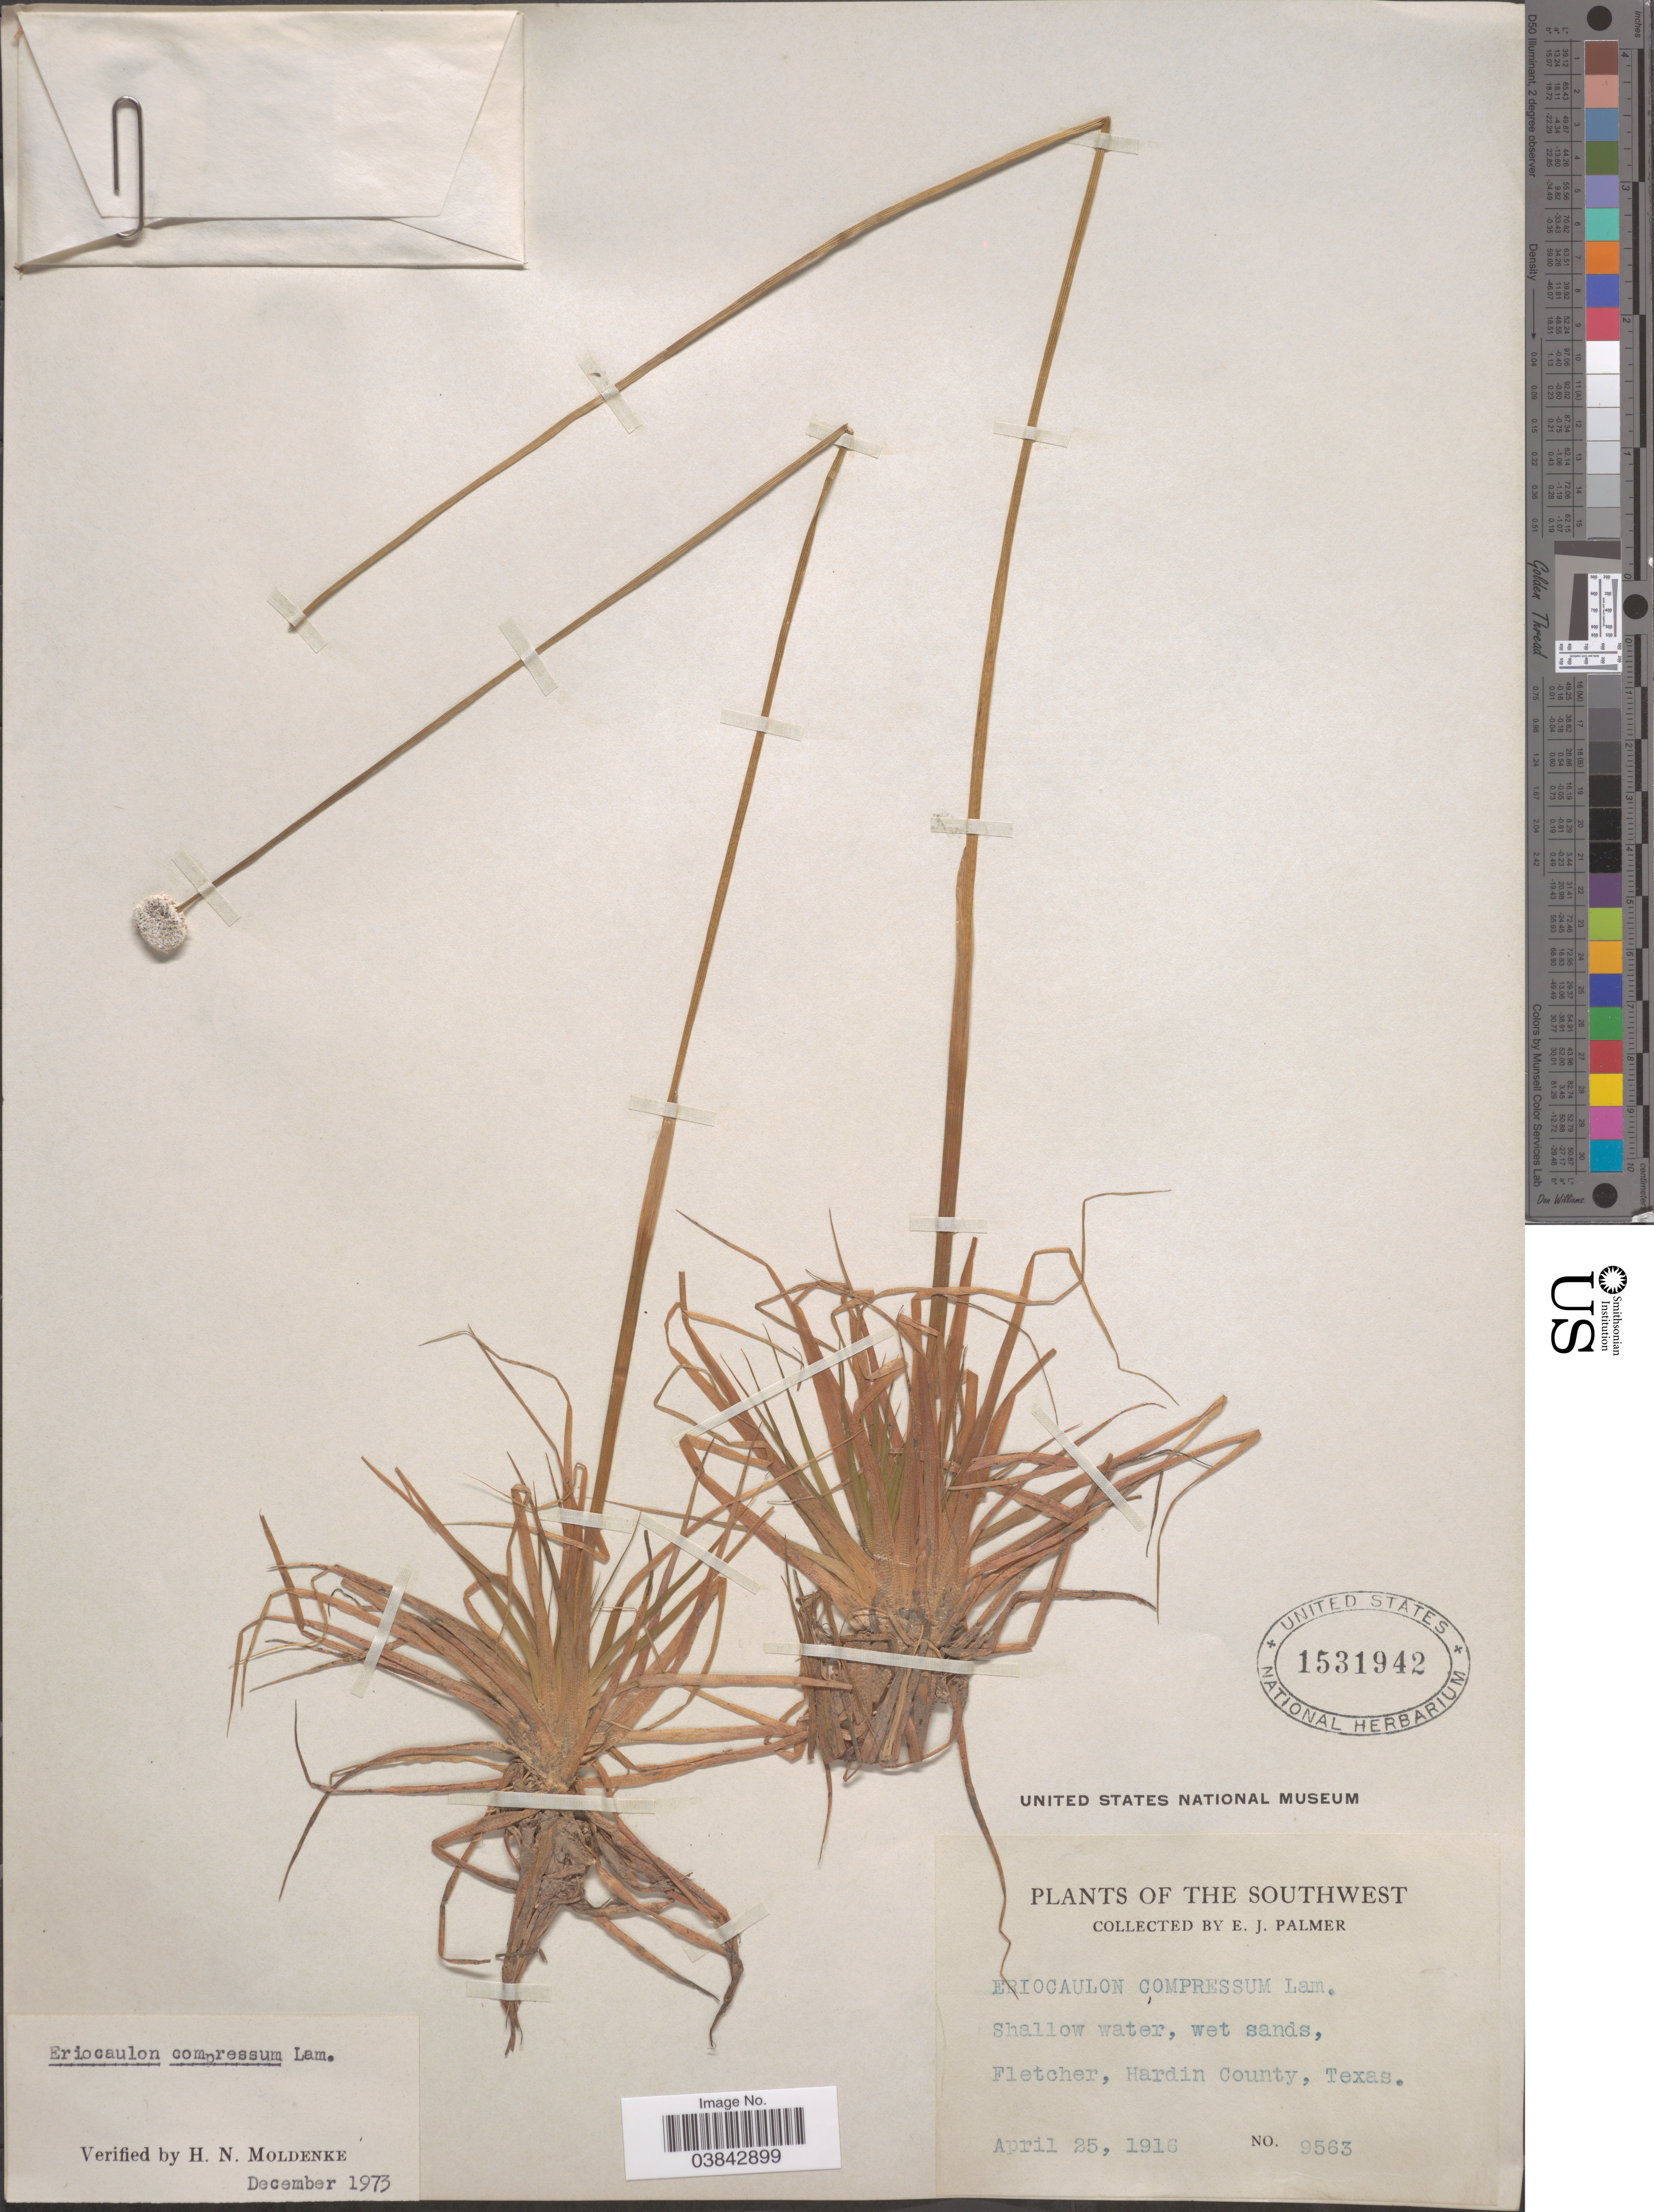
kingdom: Plantae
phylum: Tracheophyta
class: Liliopsida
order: Poales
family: Eriocaulaceae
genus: Eriocaulon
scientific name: Eriocaulon compressum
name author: Lam.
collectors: E. J. Palmer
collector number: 9563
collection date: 1916-04-25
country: United States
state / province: Texas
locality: The Southwest. Fletcher, Hardin County.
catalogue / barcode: US 1531942